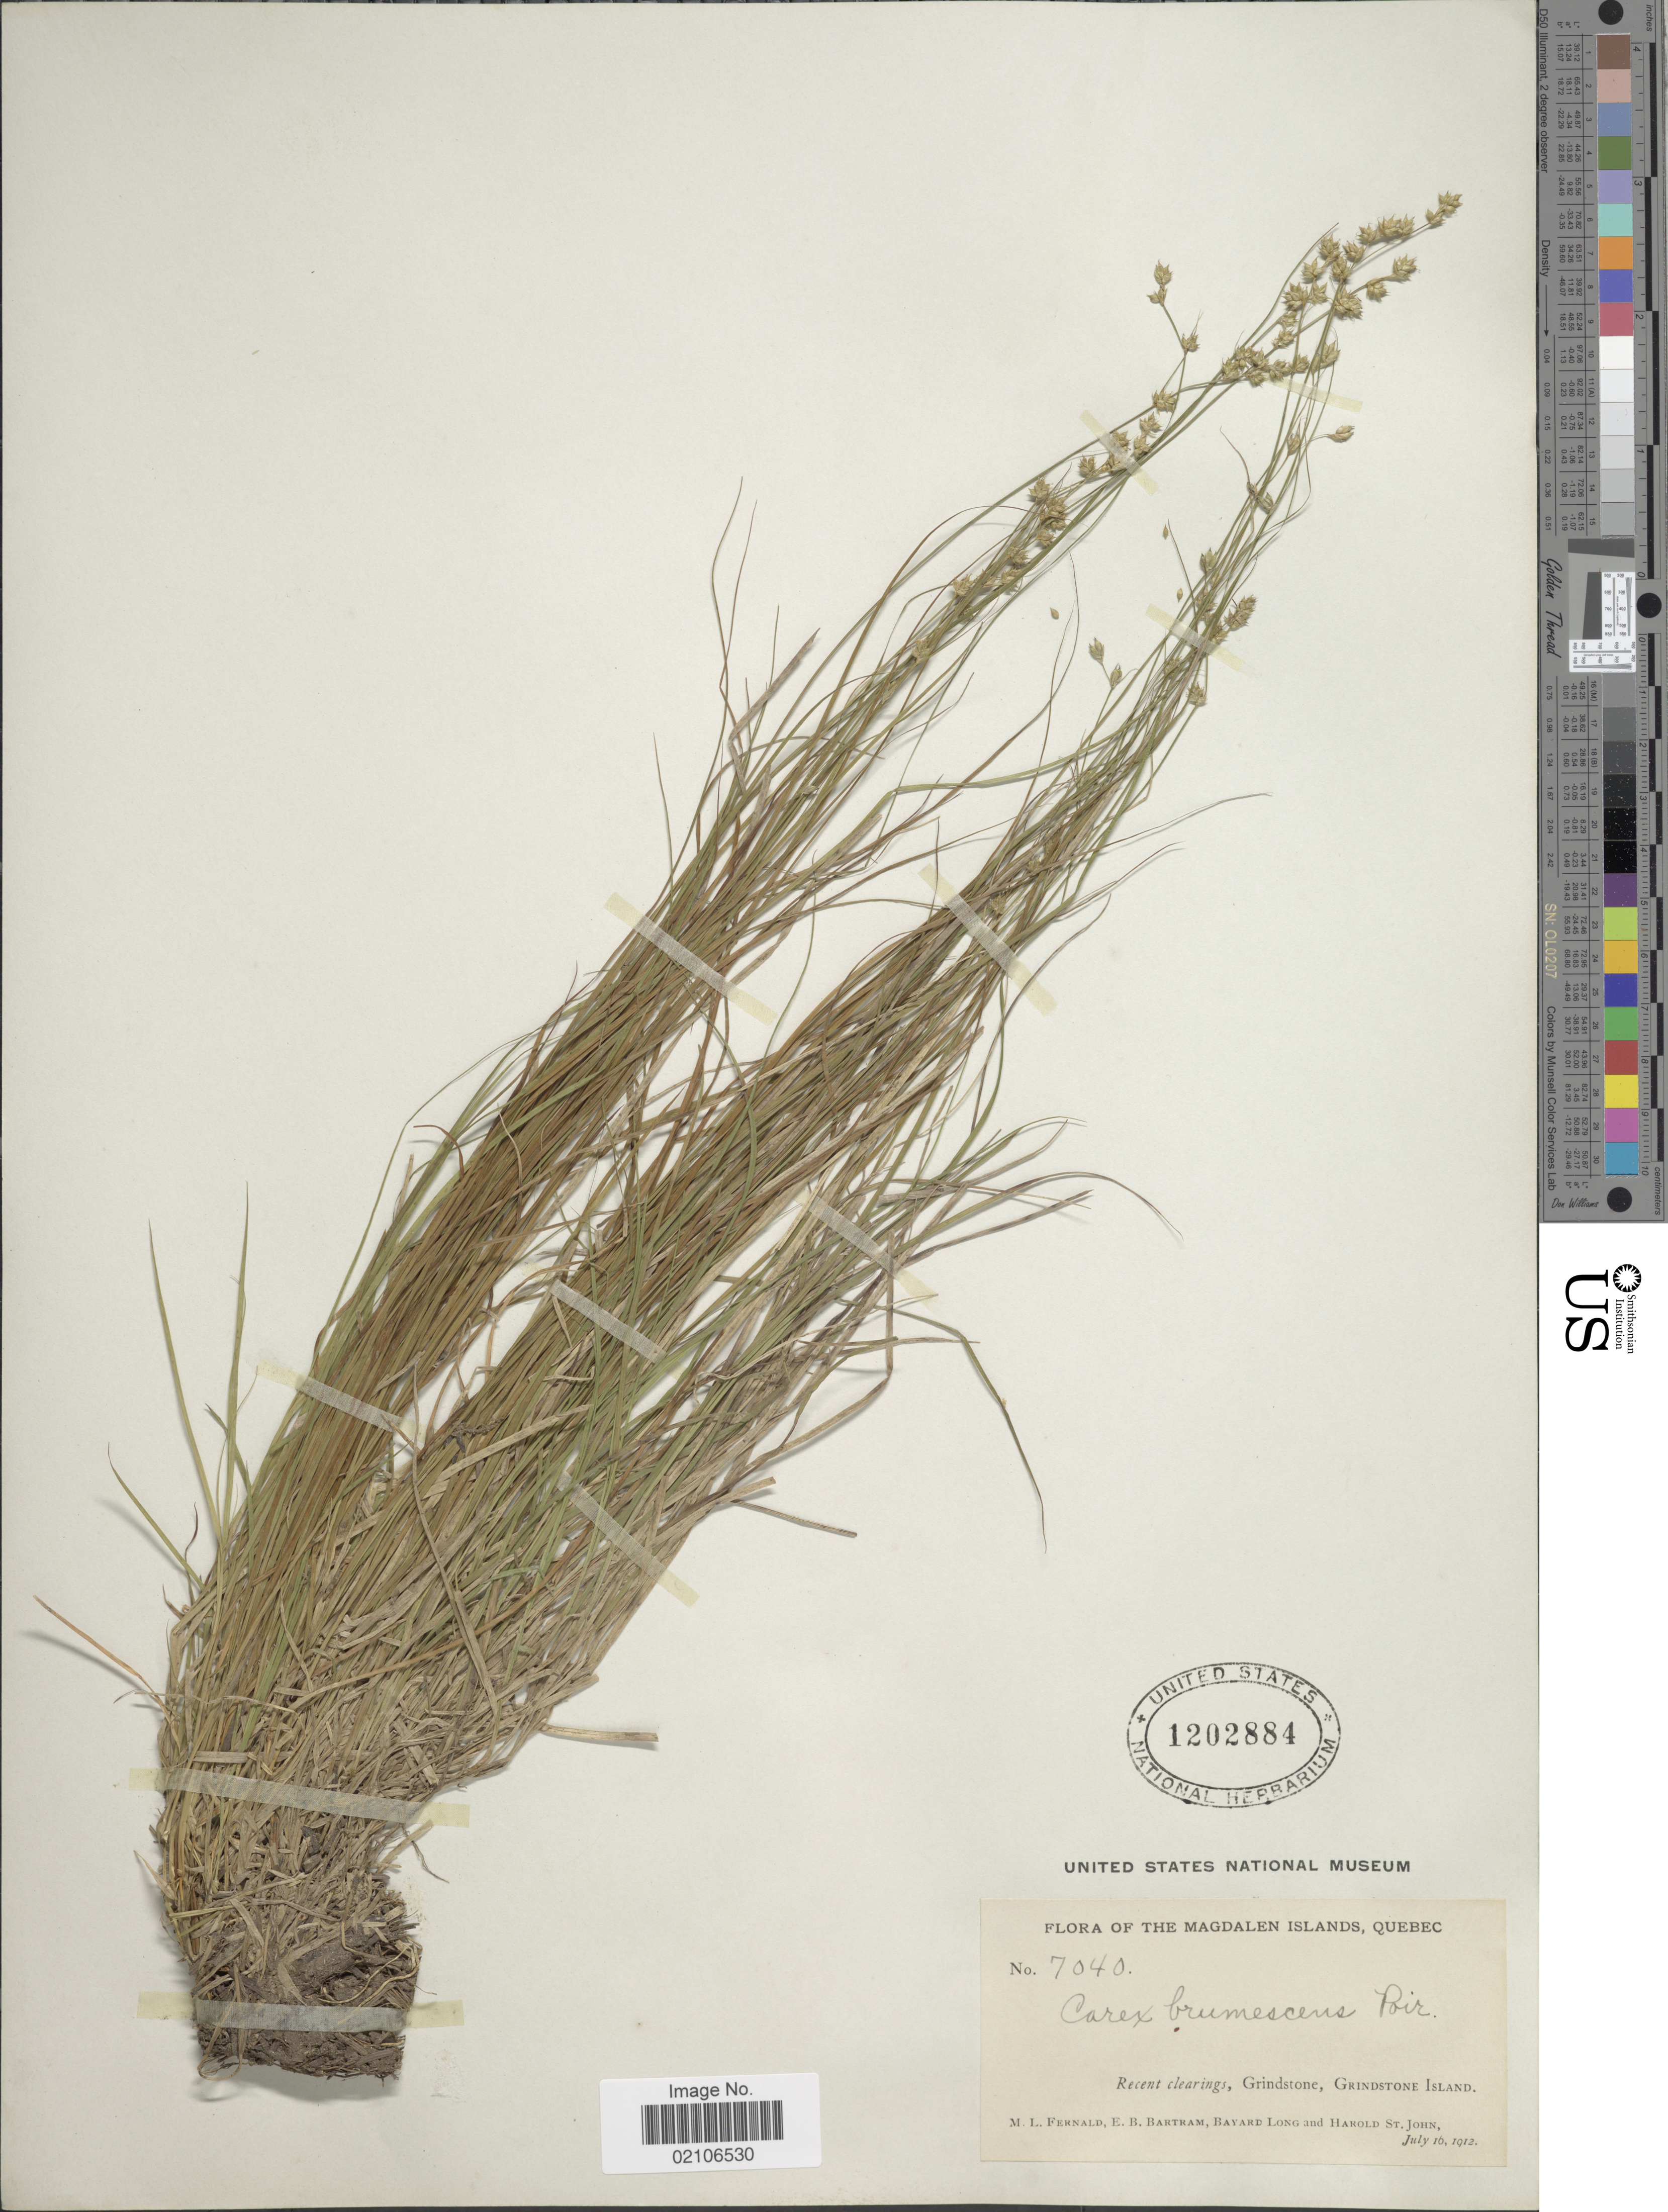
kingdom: Plantae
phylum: Tracheophyta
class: Liliopsida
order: Poales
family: Cyperaceae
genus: Carex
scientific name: Carex brunnescens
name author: (Pers.) Poir.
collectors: M. L. Fernald, E. B. Bartram, B. Long & H. St. John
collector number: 7040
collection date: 1912-07-16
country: Canada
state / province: Quebec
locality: Magdalen Islands, Grindstone, Grindstone Island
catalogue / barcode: US 1202884